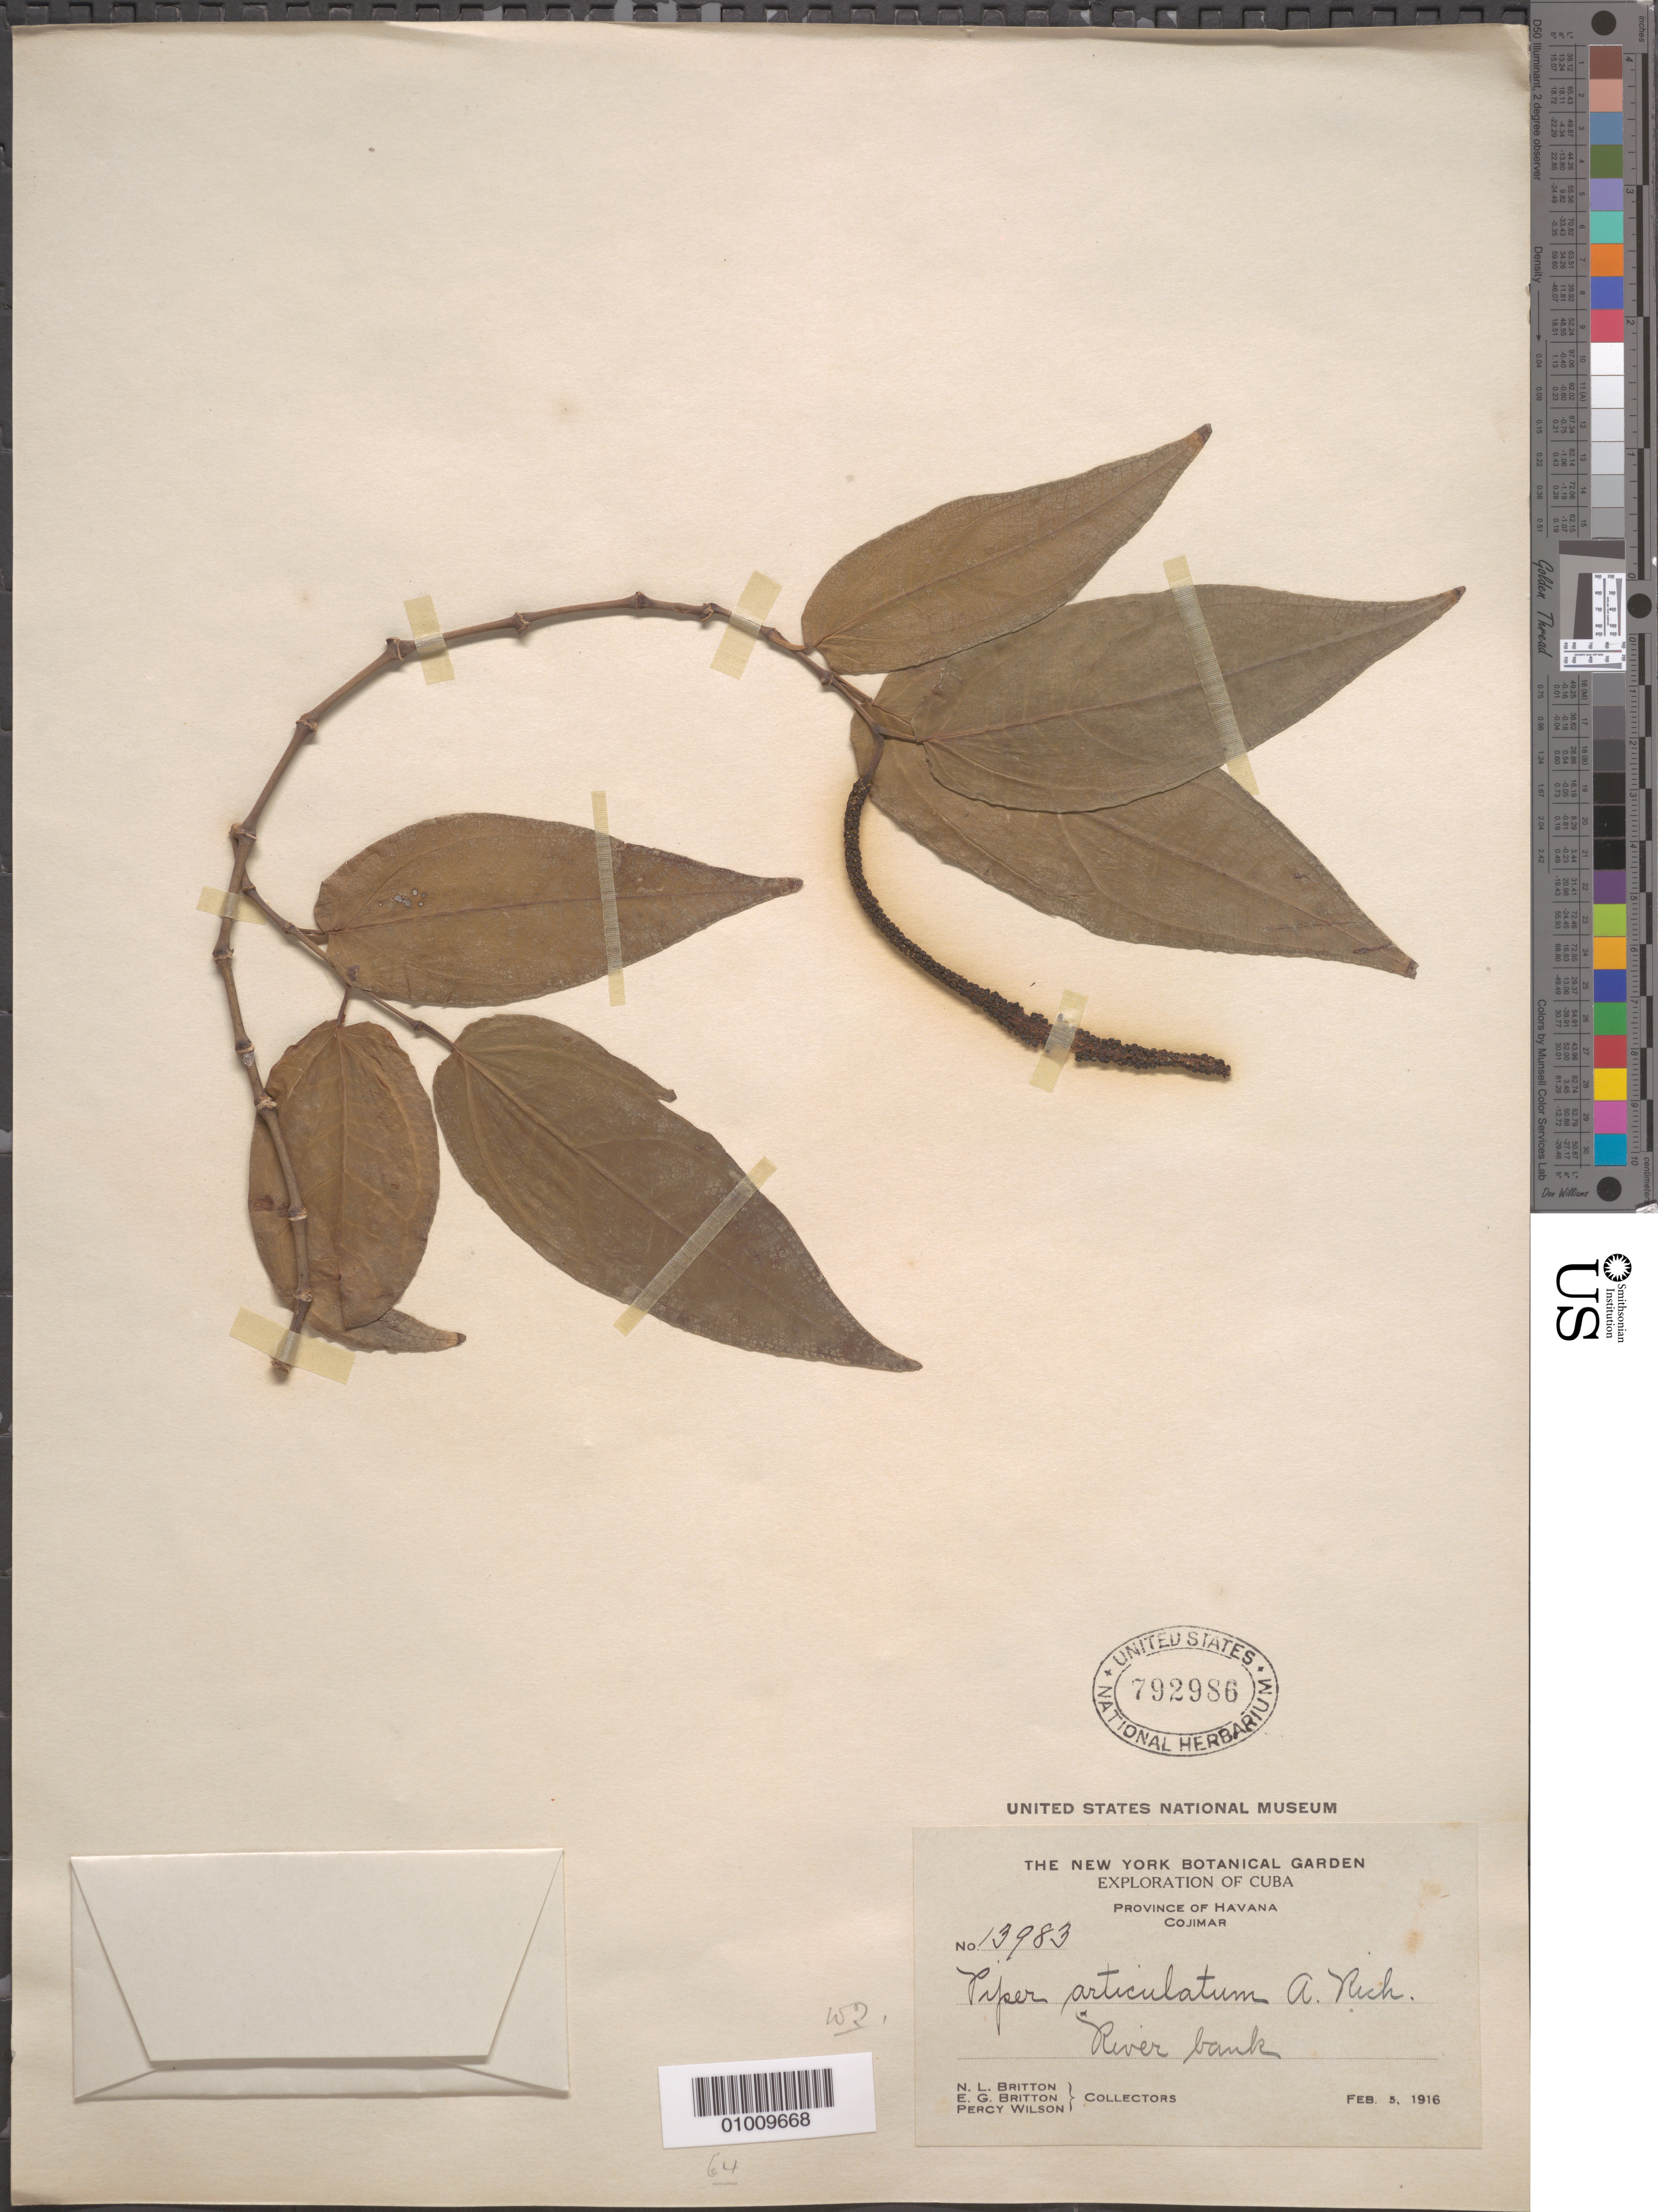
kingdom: Plantae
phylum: Tracheophyta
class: Magnoliopsida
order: Piperales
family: Piperaceae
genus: Piper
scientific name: Piper articulatum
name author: A. Rich.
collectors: E. G. Britton, N. Britton & P. Wilson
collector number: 13983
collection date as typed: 05 Feb 1916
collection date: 1916-02-05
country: Cuba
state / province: La Habana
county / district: Municipio Habana del Este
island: Cuba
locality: Cojimar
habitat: River bank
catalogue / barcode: US 792986